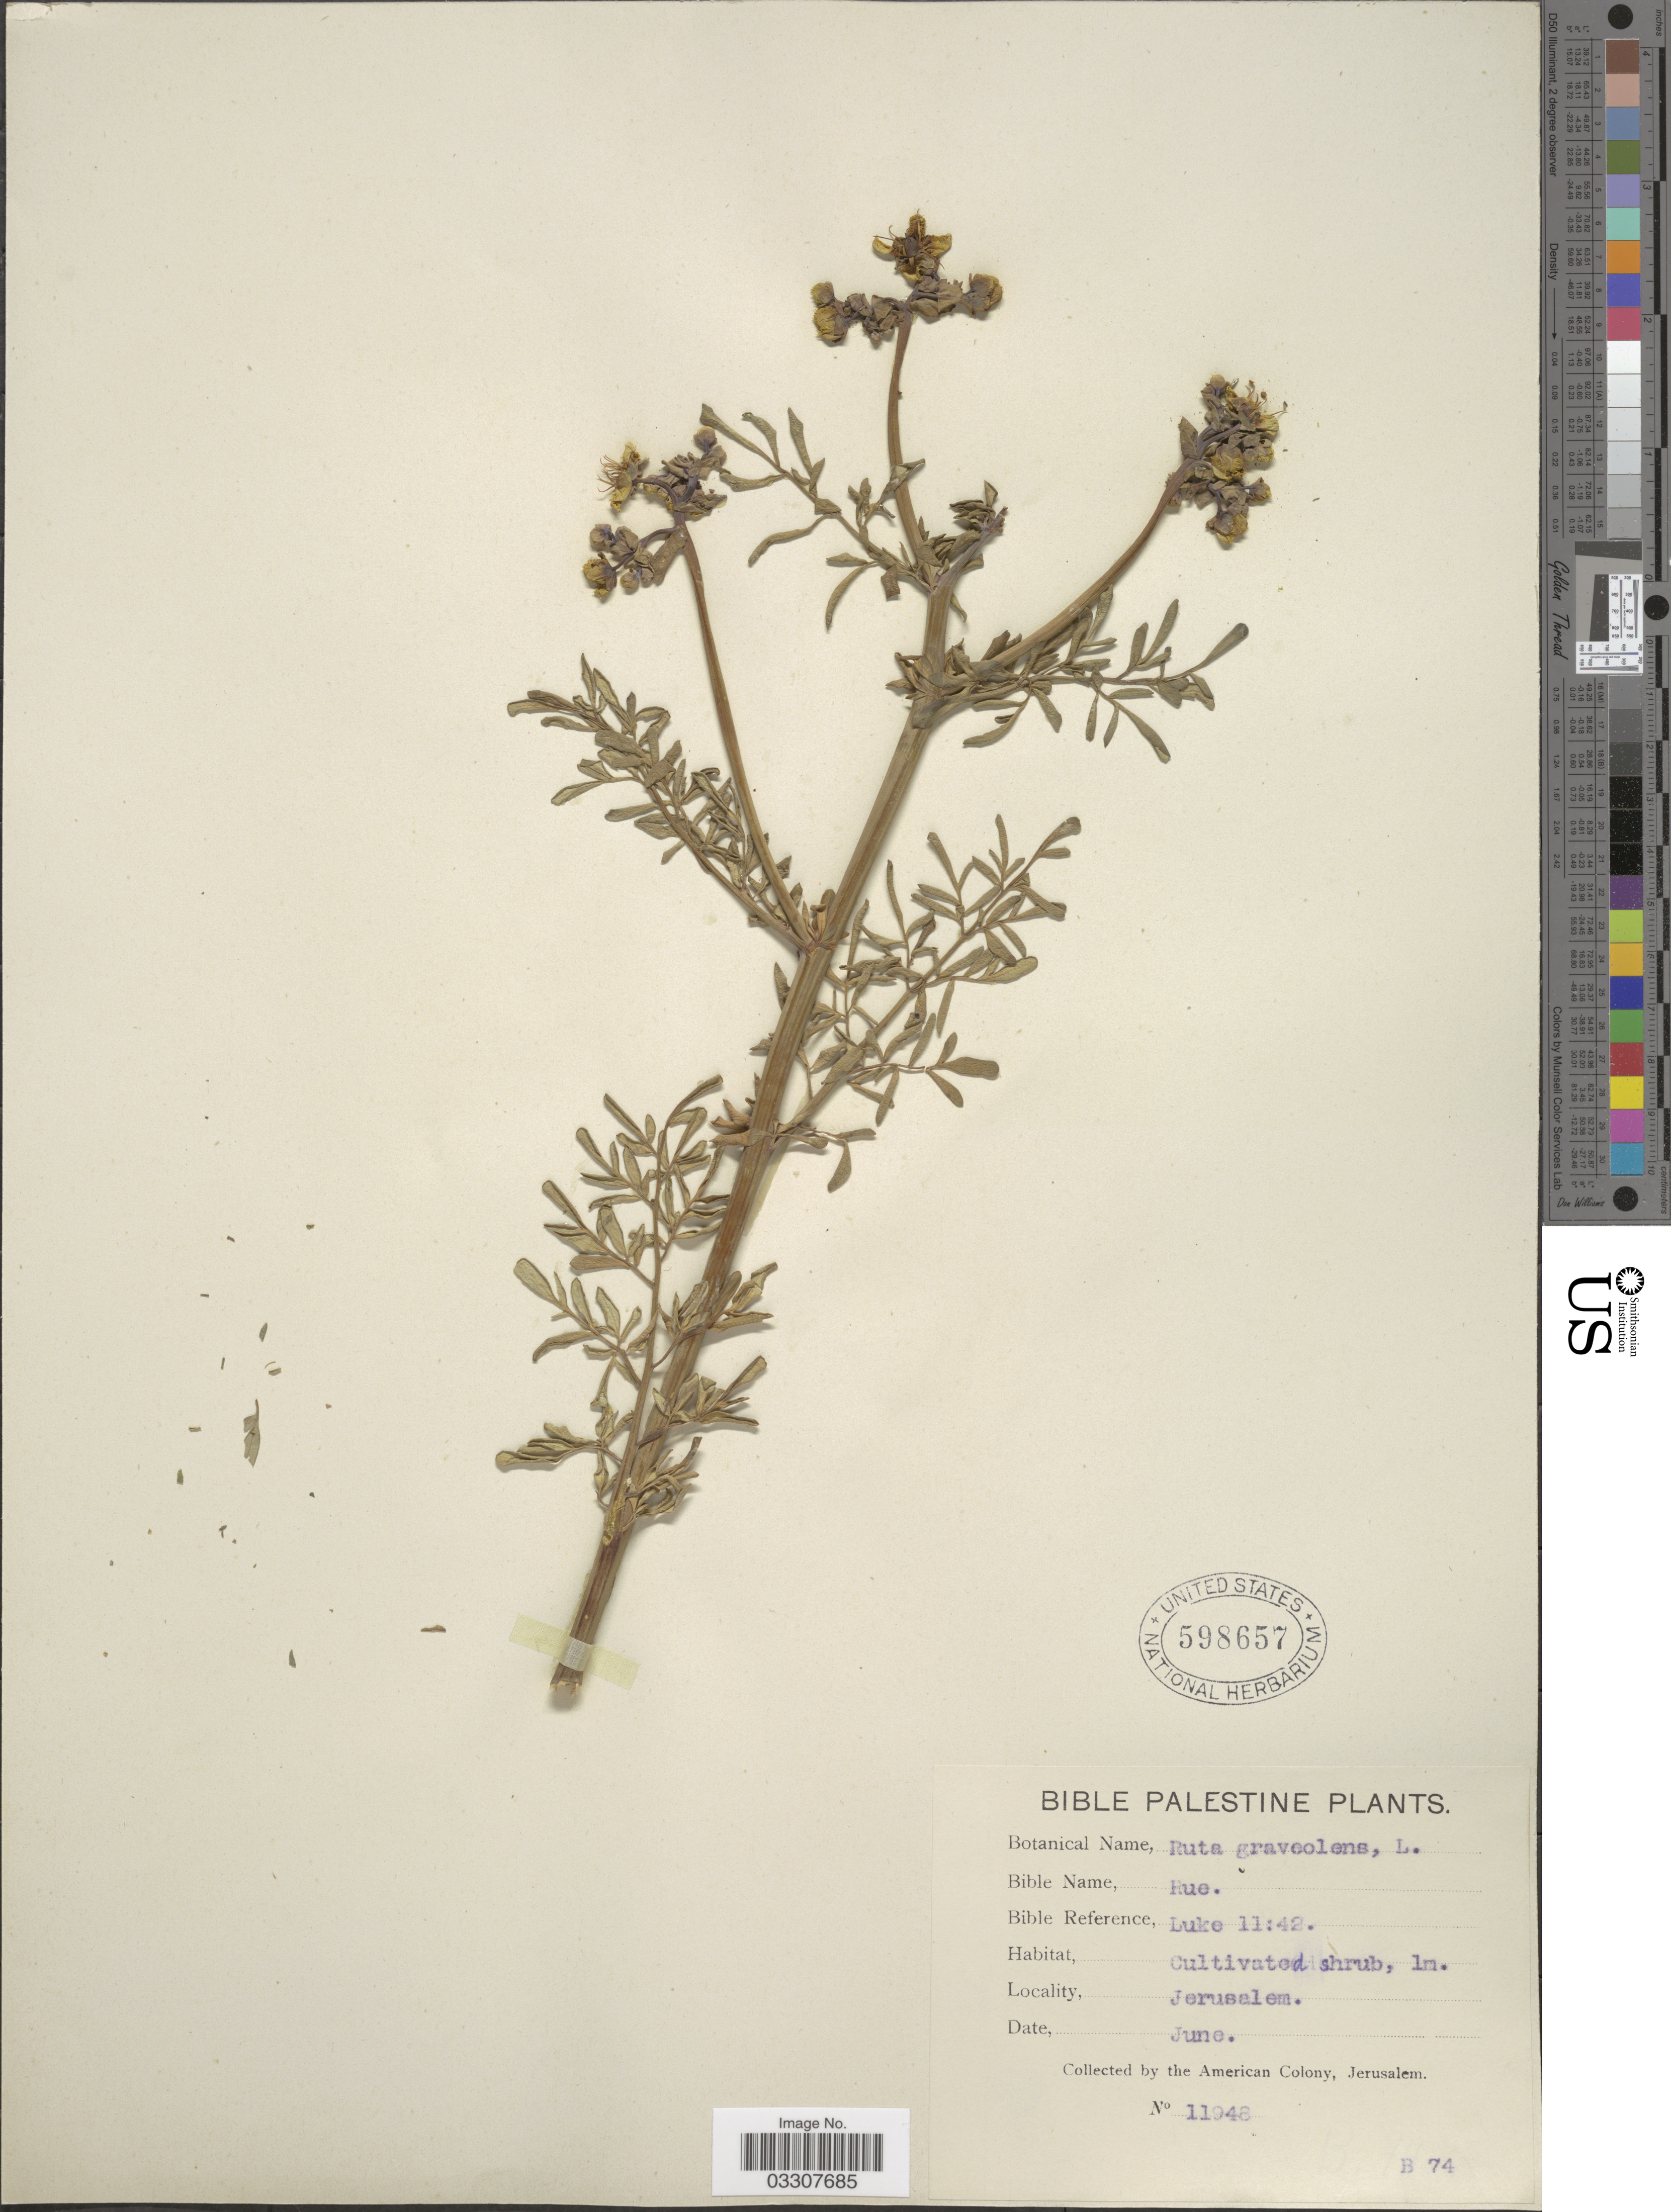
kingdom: Plantae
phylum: Tracheophyta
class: Magnoliopsida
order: Sapindales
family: Rutaceae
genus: Ruta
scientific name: Ruta chalepensis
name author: L.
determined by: Strong, Mark T., (BOT), Smithsonian Institution - National Museum of Natural History (UNITED STATES)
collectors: American Colony, Jerusalem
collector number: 11948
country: Israel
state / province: Jerusalem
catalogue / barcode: US 598657